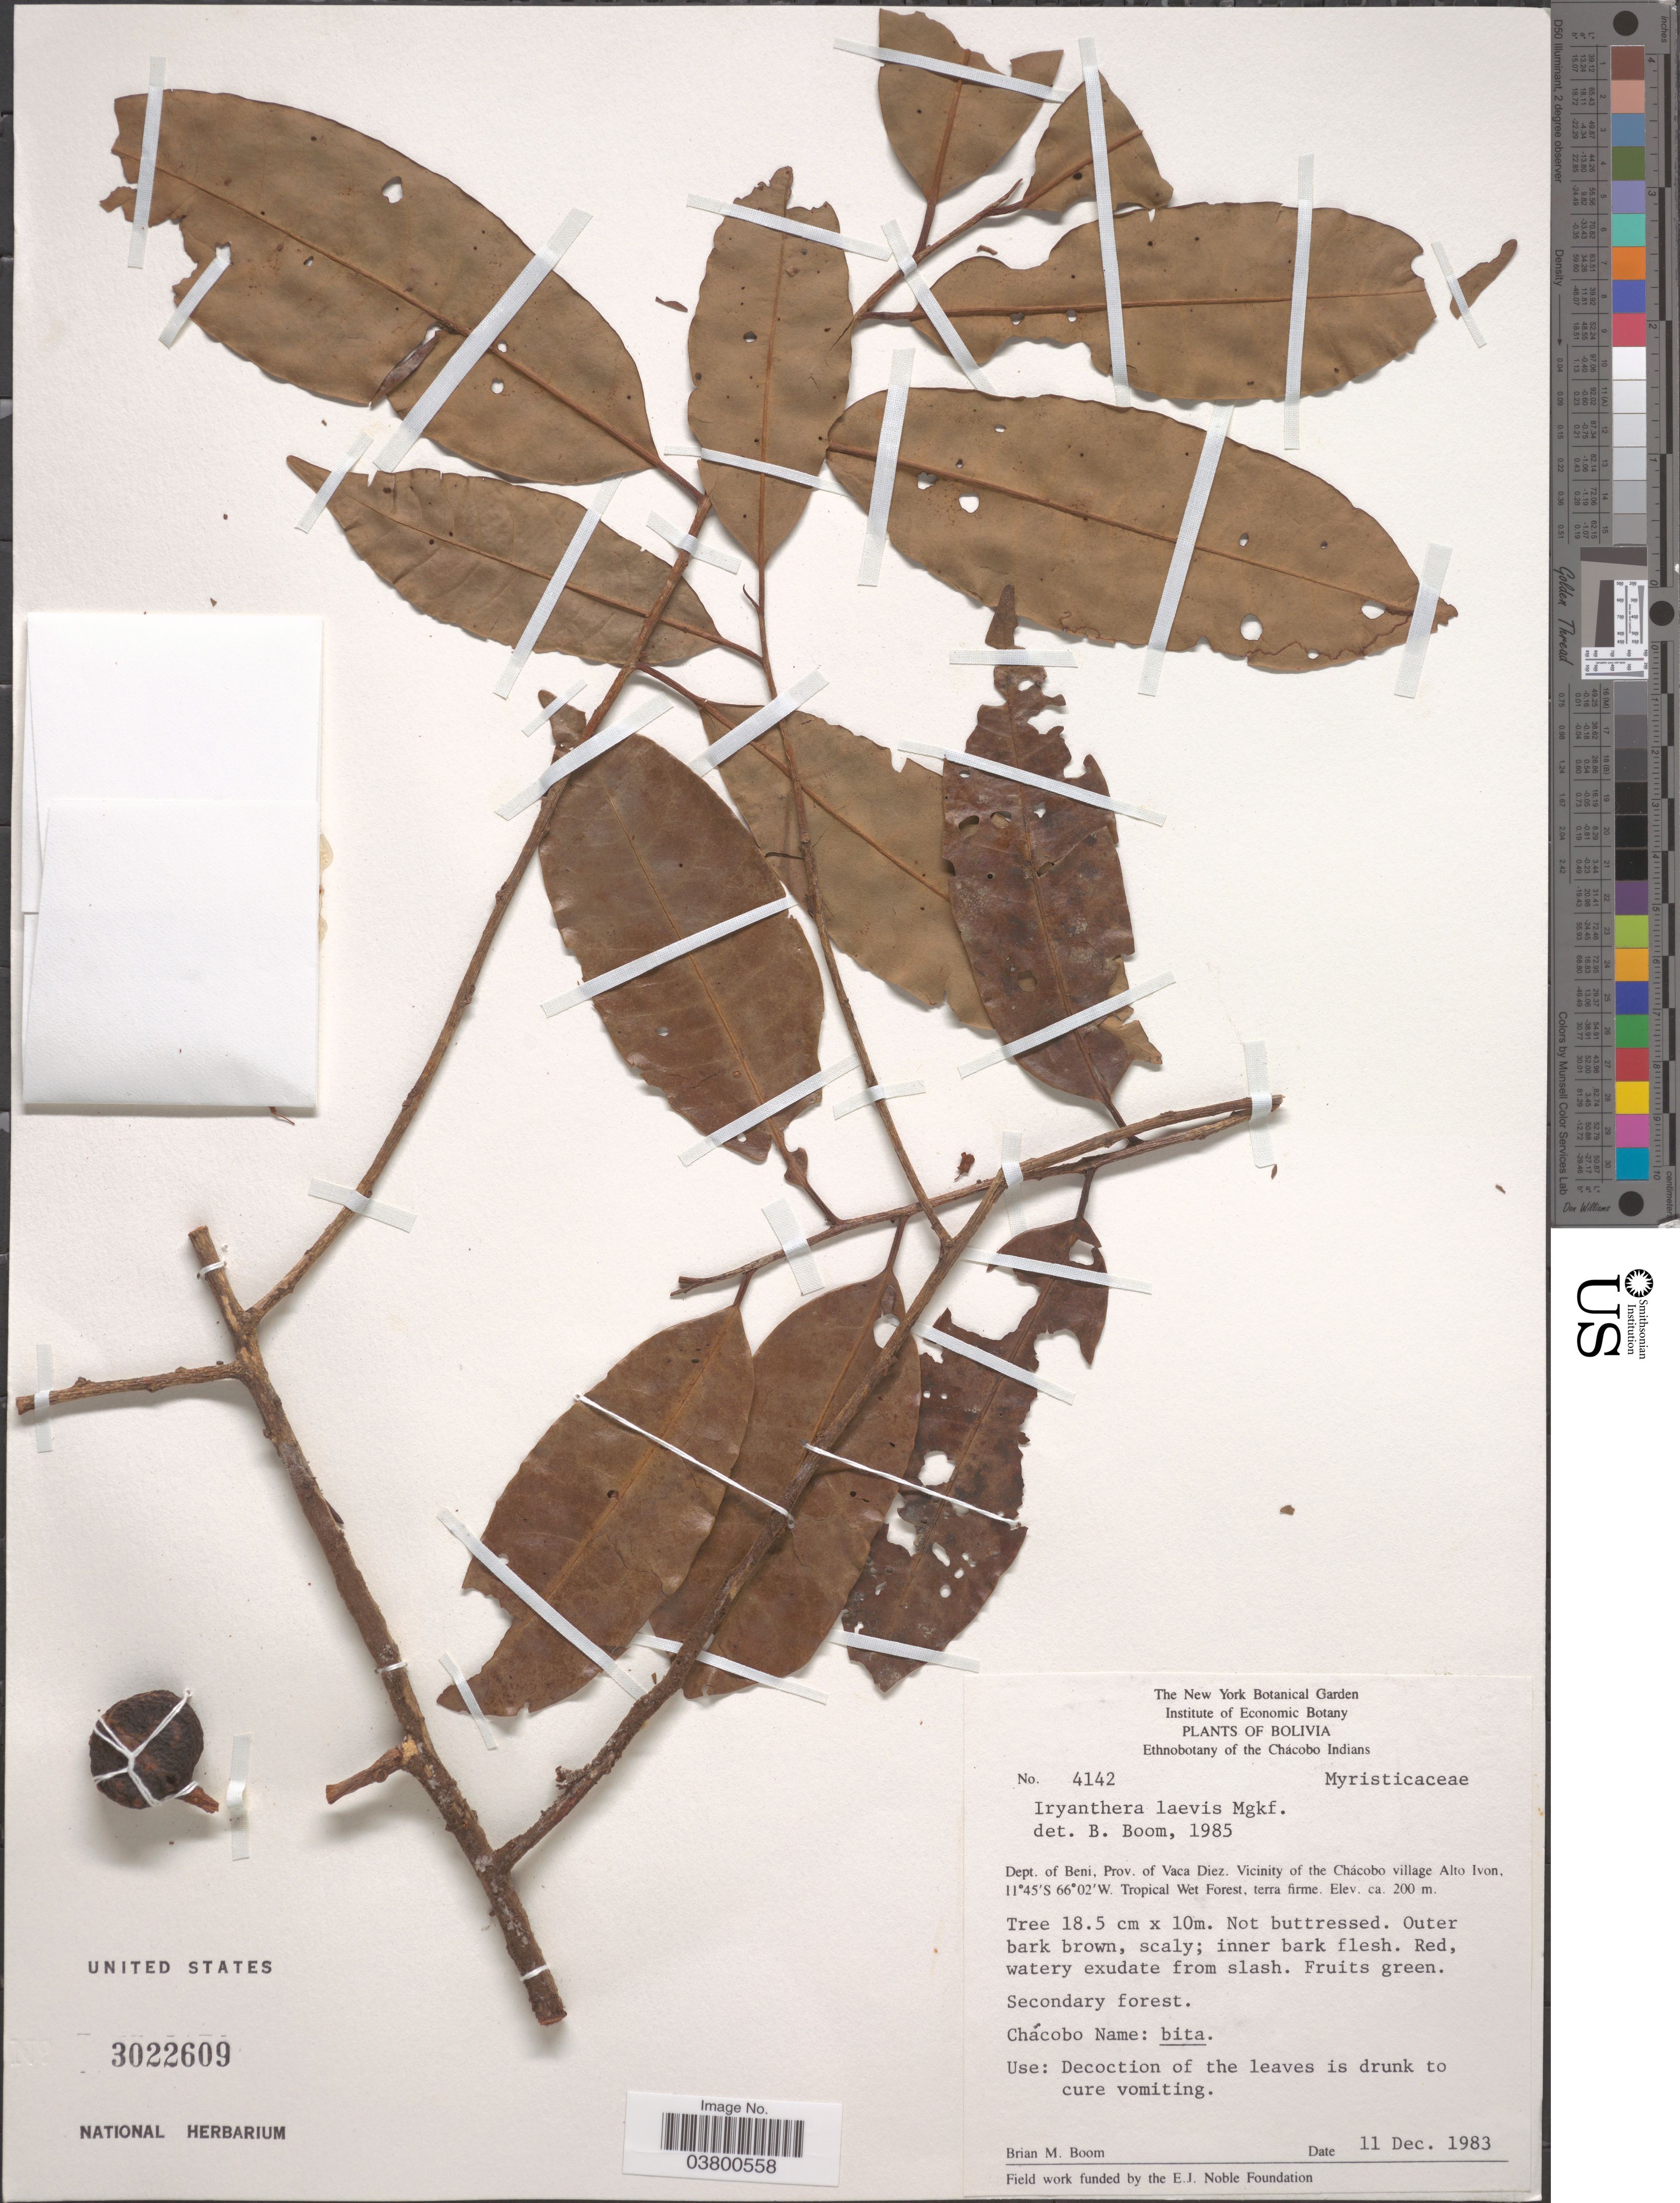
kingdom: Plantae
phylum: Tracheophyta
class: Magnoliopsida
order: Magnoliales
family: Myristicaceae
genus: Iryanthera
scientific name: Iryanthera laevis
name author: Markgr.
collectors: B. M. Boom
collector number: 4142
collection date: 1983-12-11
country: Bolivia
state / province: Beni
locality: Dept. of Beni, Prov. of Vaca Diez. Vicinity of the Chácobo village Alto Ivon. Tropical Wet Forest.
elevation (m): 200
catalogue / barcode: US 3022609